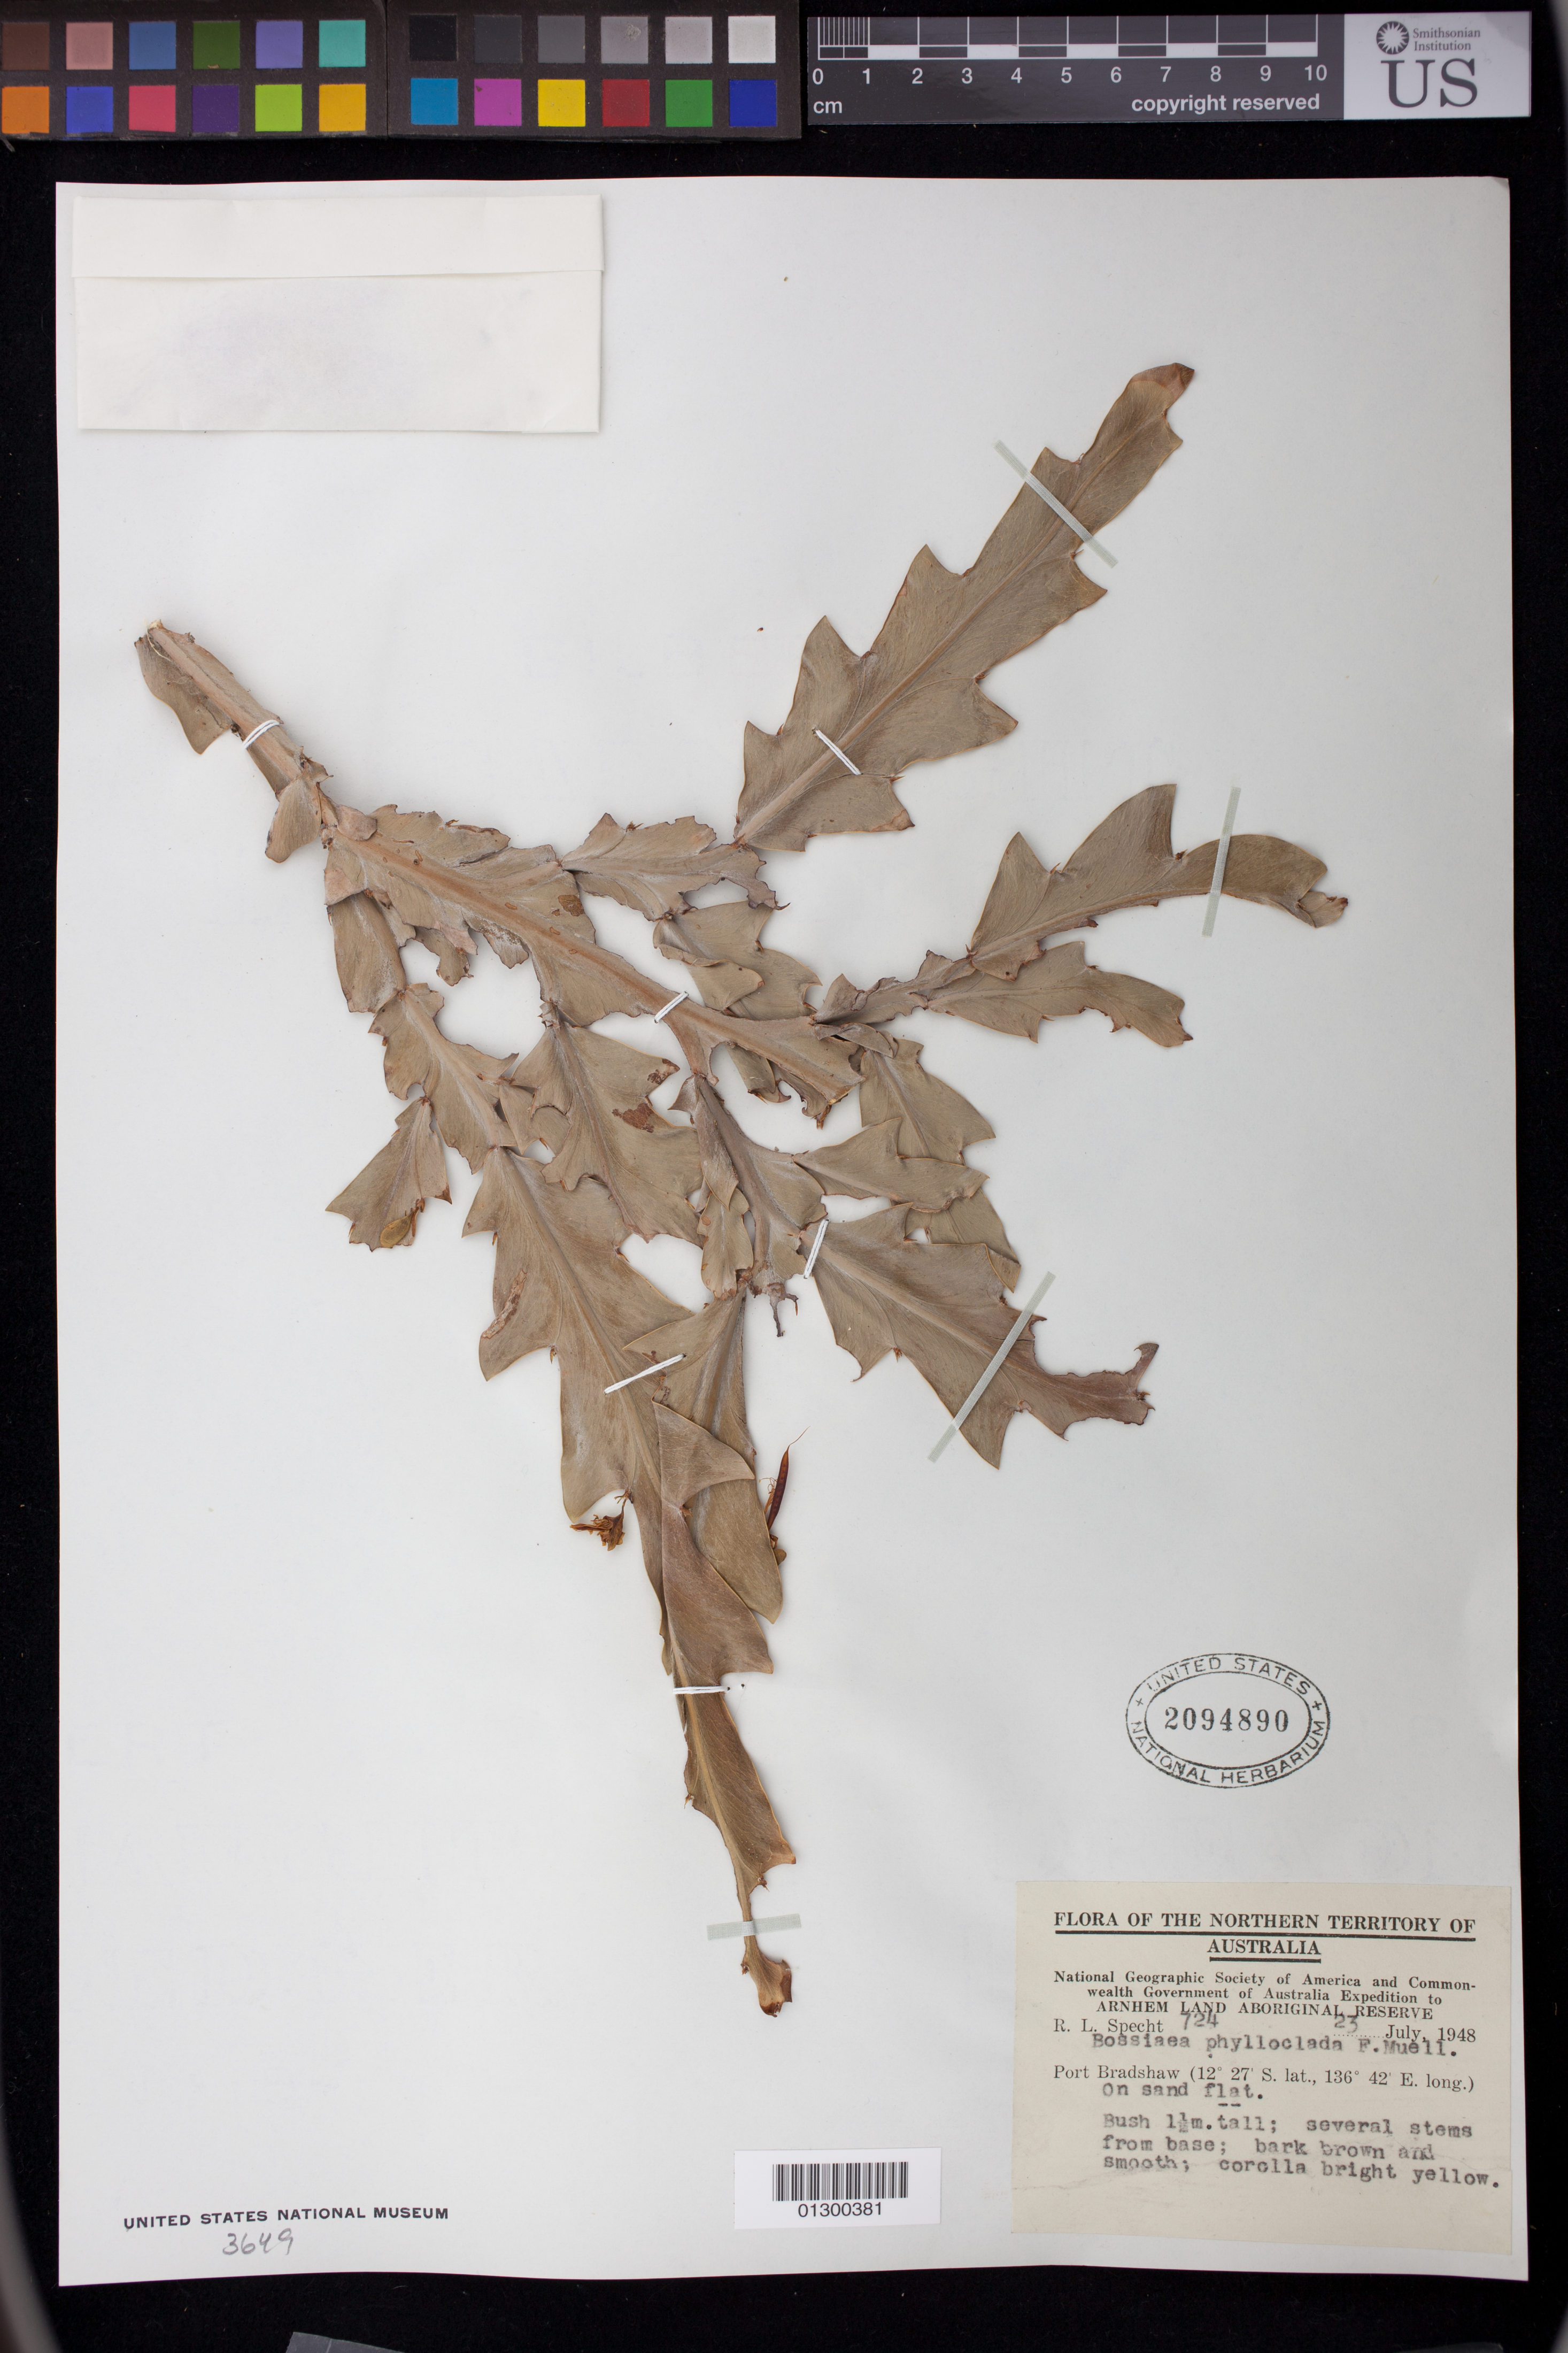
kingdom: Plantae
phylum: Tracheophyta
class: Magnoliopsida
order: Fabales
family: Fabaceae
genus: Bossiaea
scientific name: Bossiaea phylloclada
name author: F. Muell.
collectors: R. L. Specht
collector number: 724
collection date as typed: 23 Jul 1948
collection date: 1948-07-23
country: Australia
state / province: Northern Territory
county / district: East Arnhem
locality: Port Bradshaw.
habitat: On sand flat.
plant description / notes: Bush 1.5 m. tall; several stems from base; bark rbown and smooth; corolla bright yellow.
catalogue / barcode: US 2094890